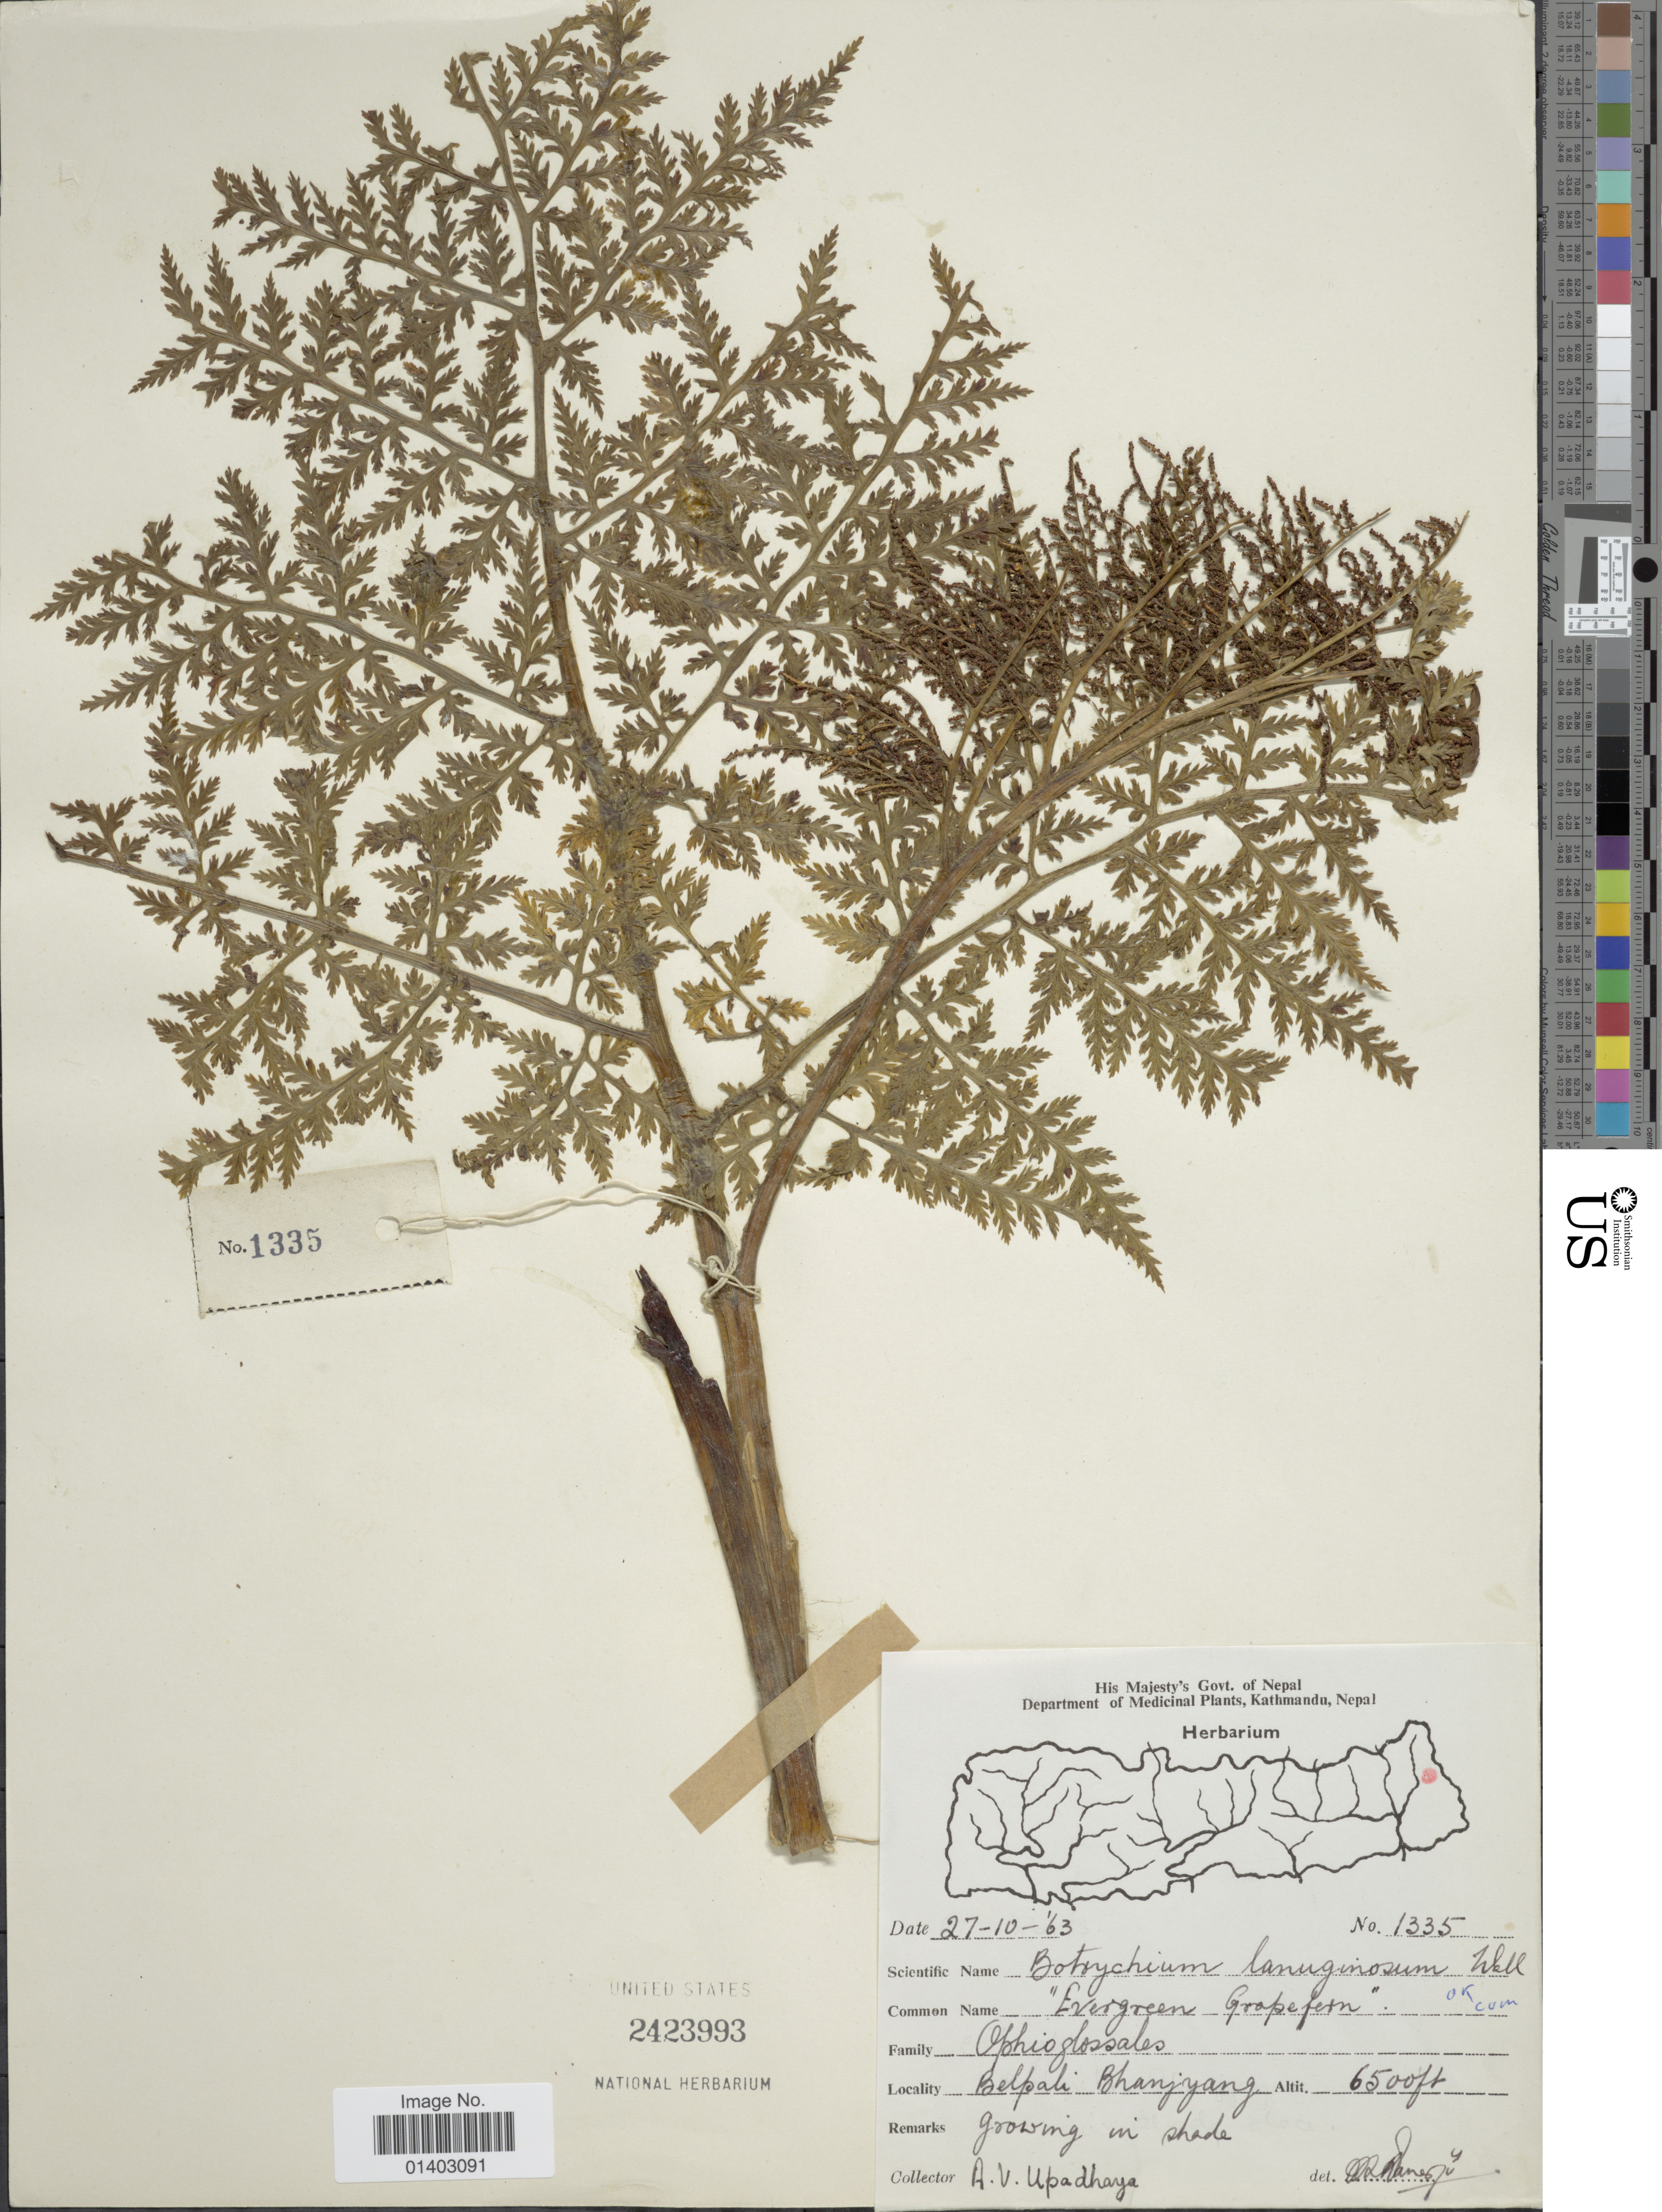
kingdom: Plantae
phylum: Tracheophyta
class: Polypodiopsida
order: Ophioglossales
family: Ophioglossaceae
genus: Botrychium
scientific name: Botrychium lanuginosum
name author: Wall. ex Hook. & Grev.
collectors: A. Upadhaya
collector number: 1335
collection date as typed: Transcribed d/m/y: 27/10/63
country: Nepal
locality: Belpali Bhanjyang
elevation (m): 1981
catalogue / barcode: US 2423993